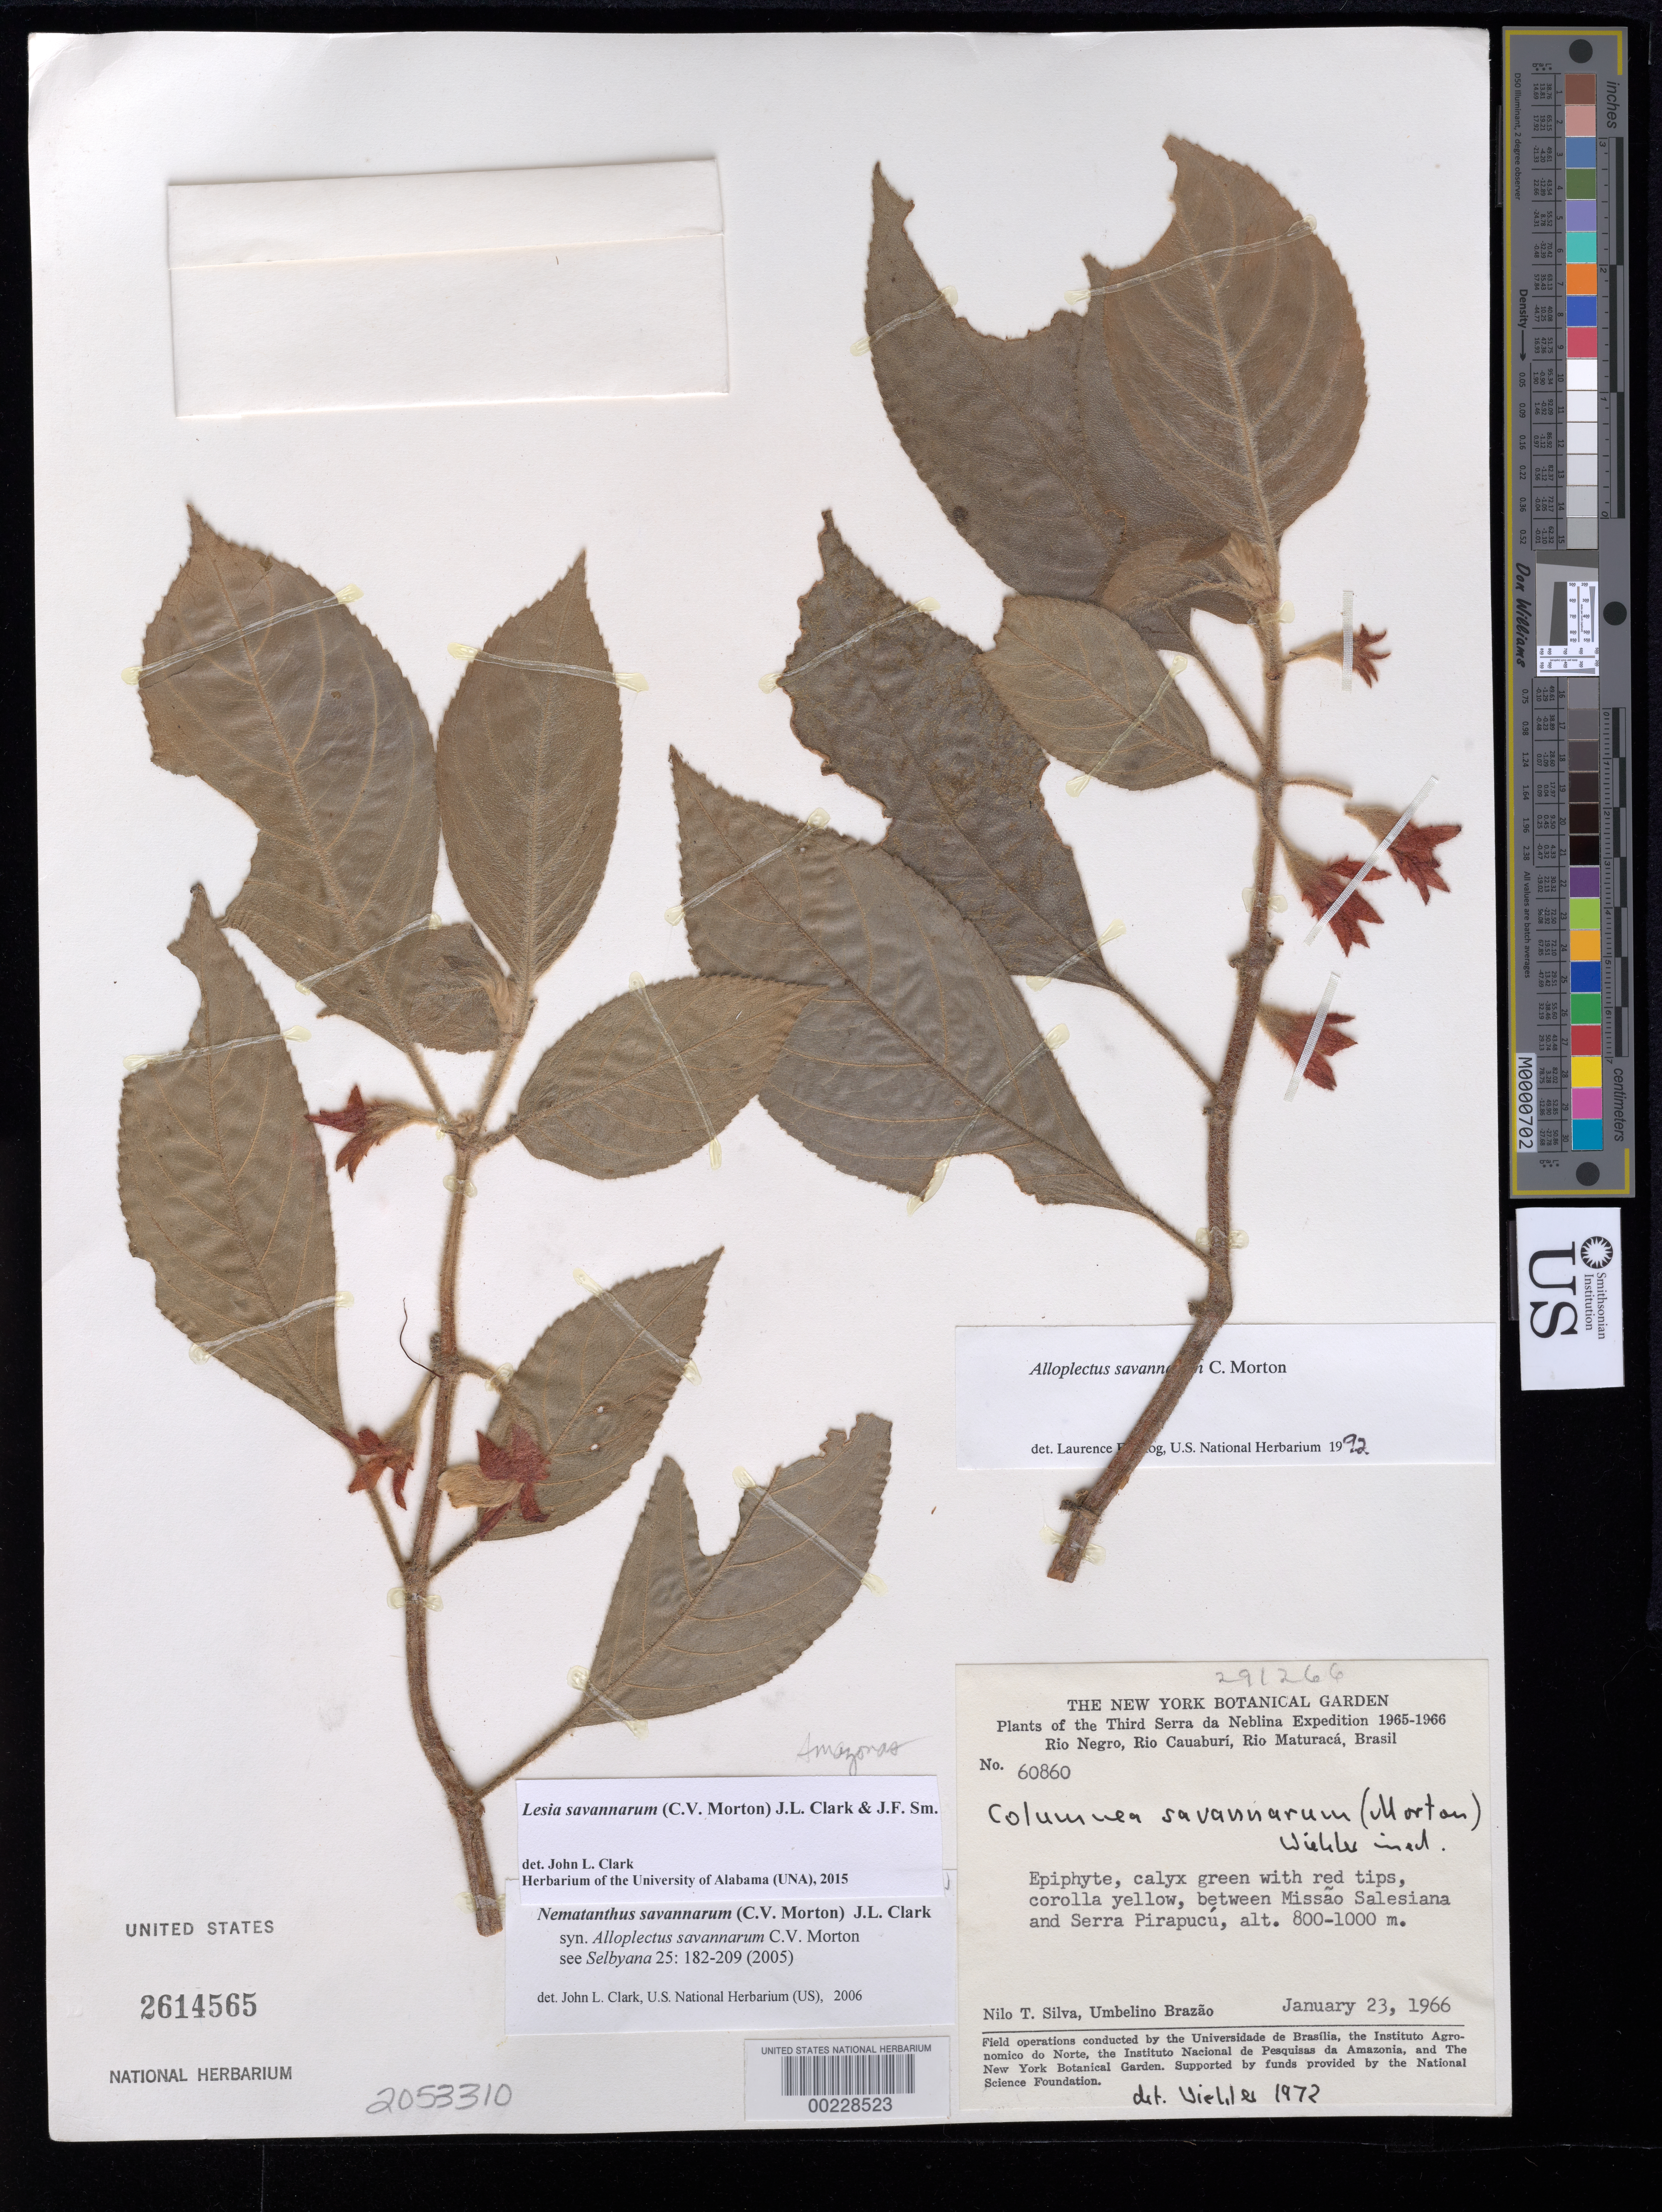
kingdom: Plantae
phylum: Tracheophyta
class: Magnoliopsida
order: Lamiales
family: Gesneriaceae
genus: Nematanthus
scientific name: Nematanthus savannarum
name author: (C.V. Morton in Maguire) J.L. Clark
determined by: Clark, J. L., (SEL), The Marie Selby Botanical Garden (UNITED STATES)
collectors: N. T. Silva & U. Brazão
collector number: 60860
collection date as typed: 23 Jan 1966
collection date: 1966-01-23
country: Brazil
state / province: Amazonas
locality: Between Missao Salesiana and Serra Pirapucú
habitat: Mata de terra firme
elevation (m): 800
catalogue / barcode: US 2614565